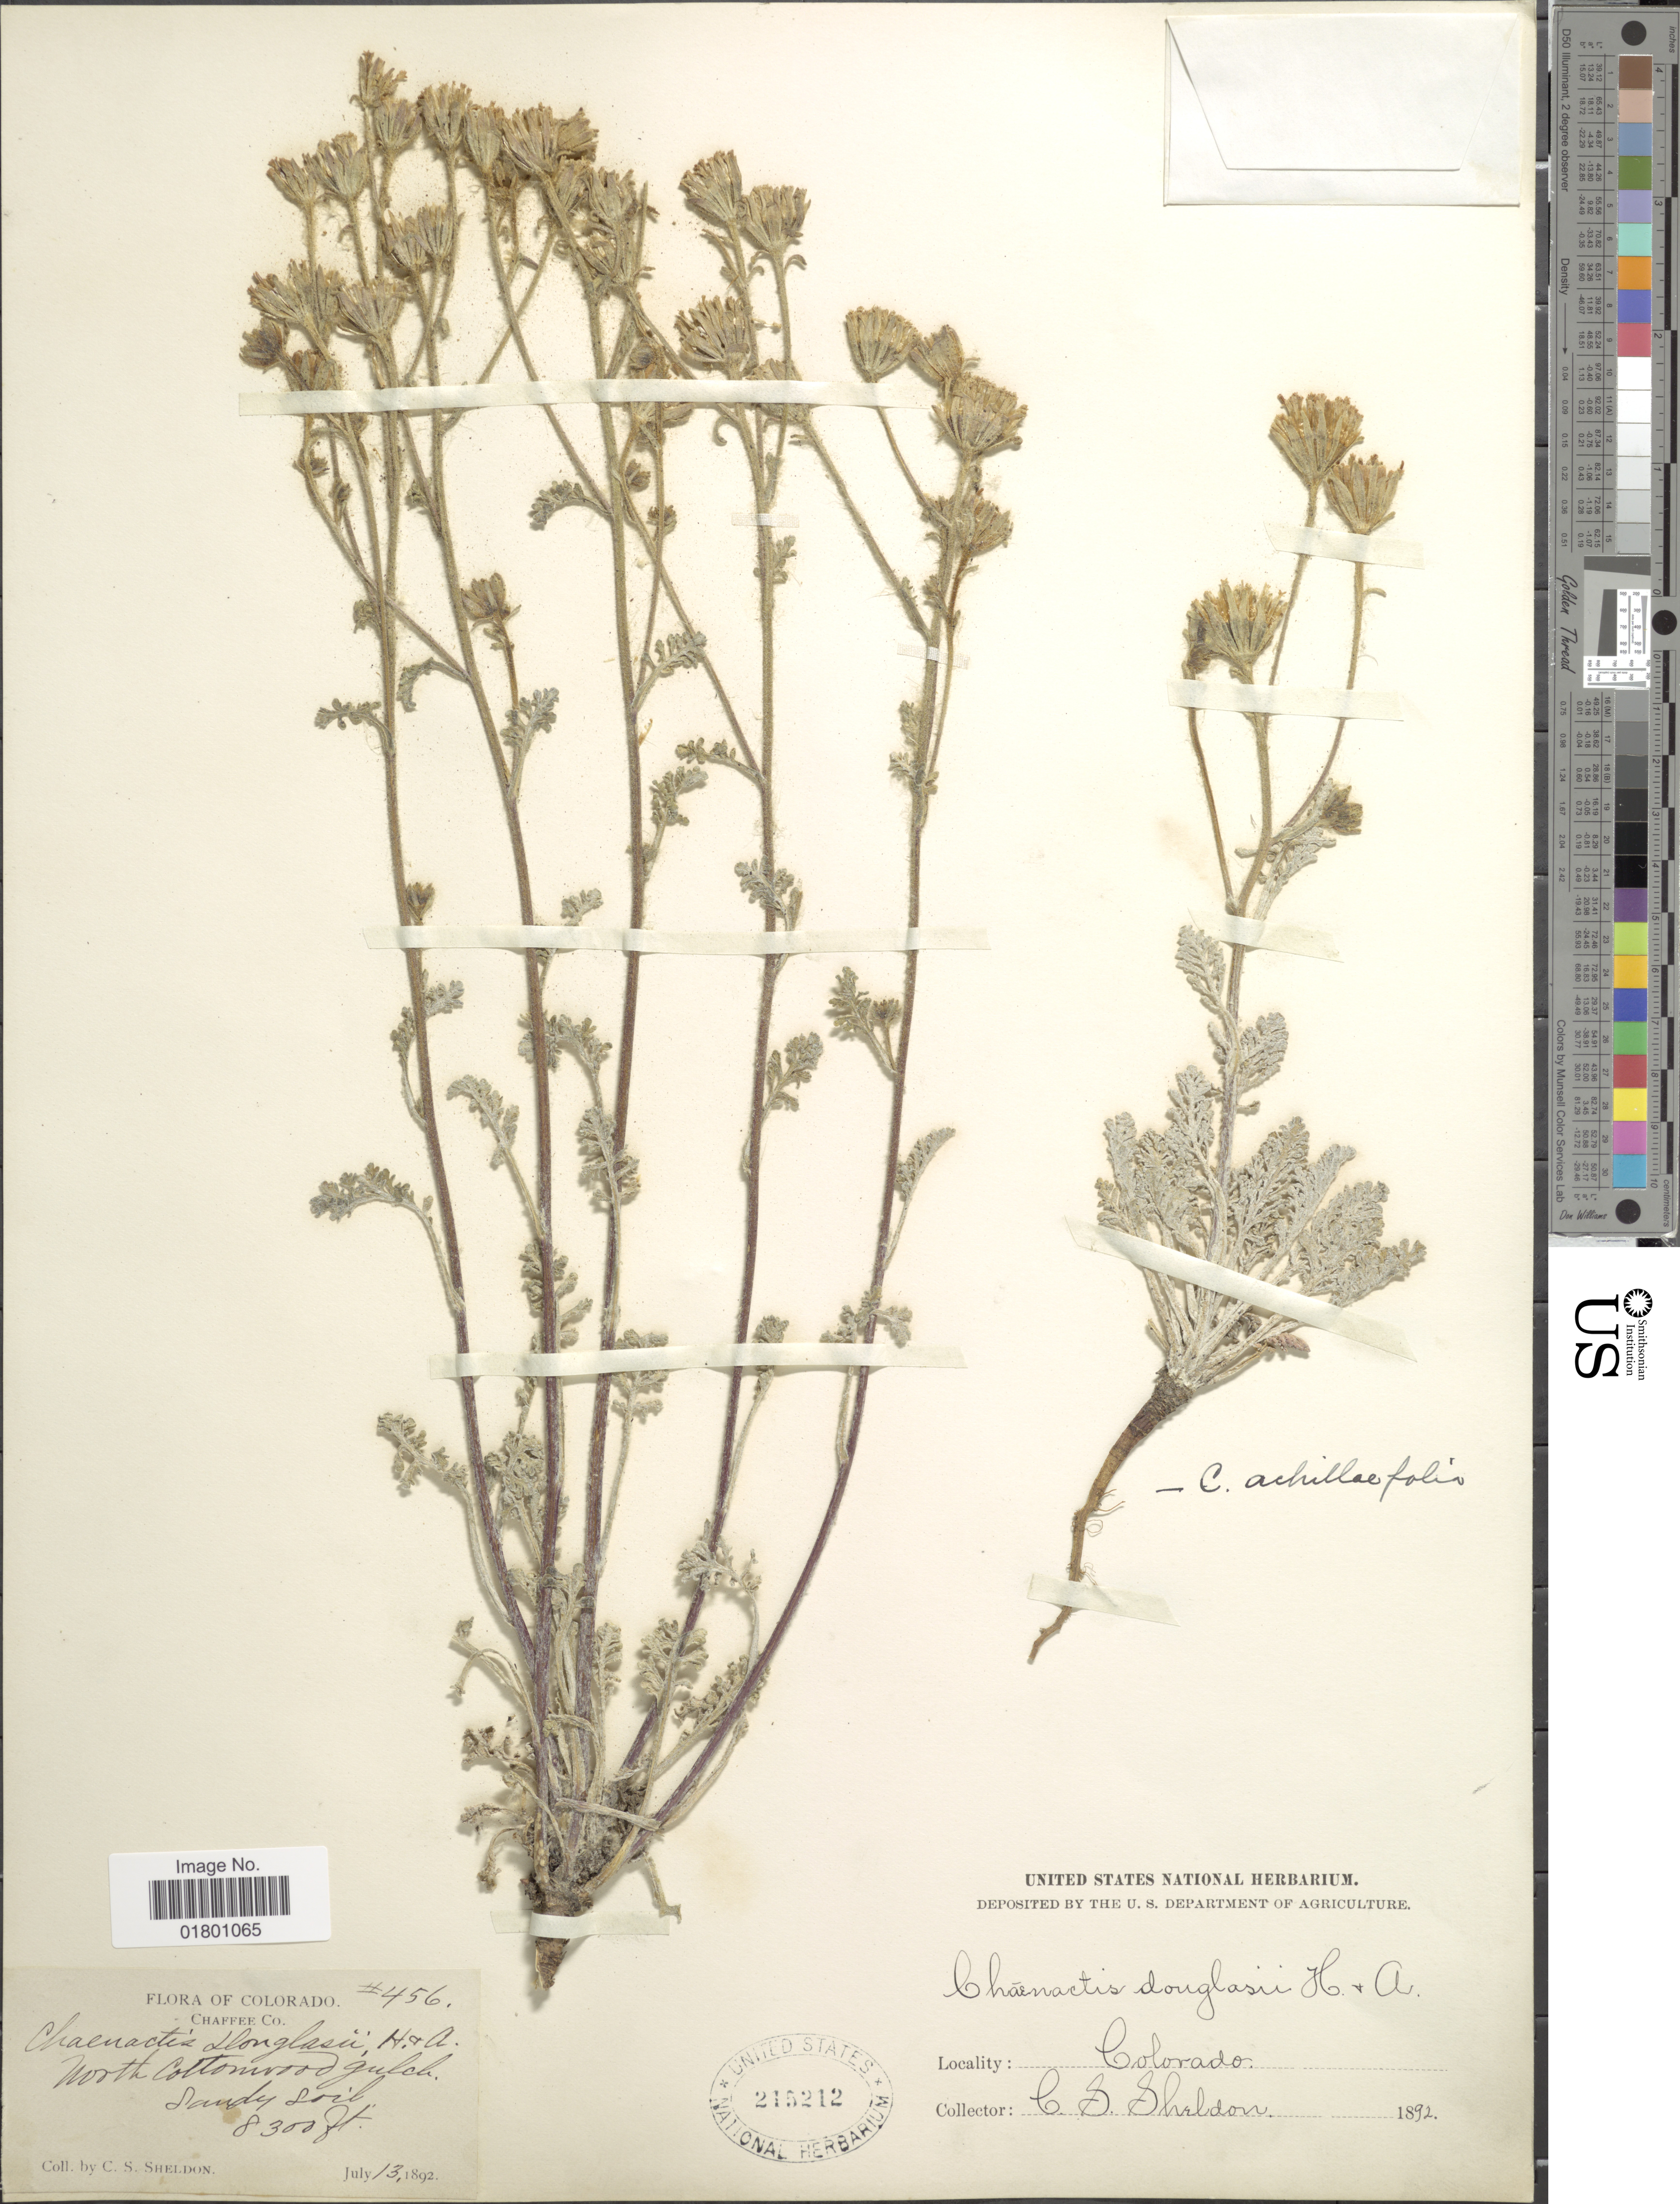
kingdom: Plantae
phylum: Tracheophyta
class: Magnoliopsida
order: Asterales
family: Asteraceae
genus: Chaenactis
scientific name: Chaenactis douglasii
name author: Hook. & Arn.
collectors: C. S. Sheldon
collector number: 456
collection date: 1892-07-13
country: United States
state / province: Colorado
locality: Chaffee Co., North Cottonwood gulch, Sandy soil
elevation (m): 2530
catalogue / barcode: US 215212